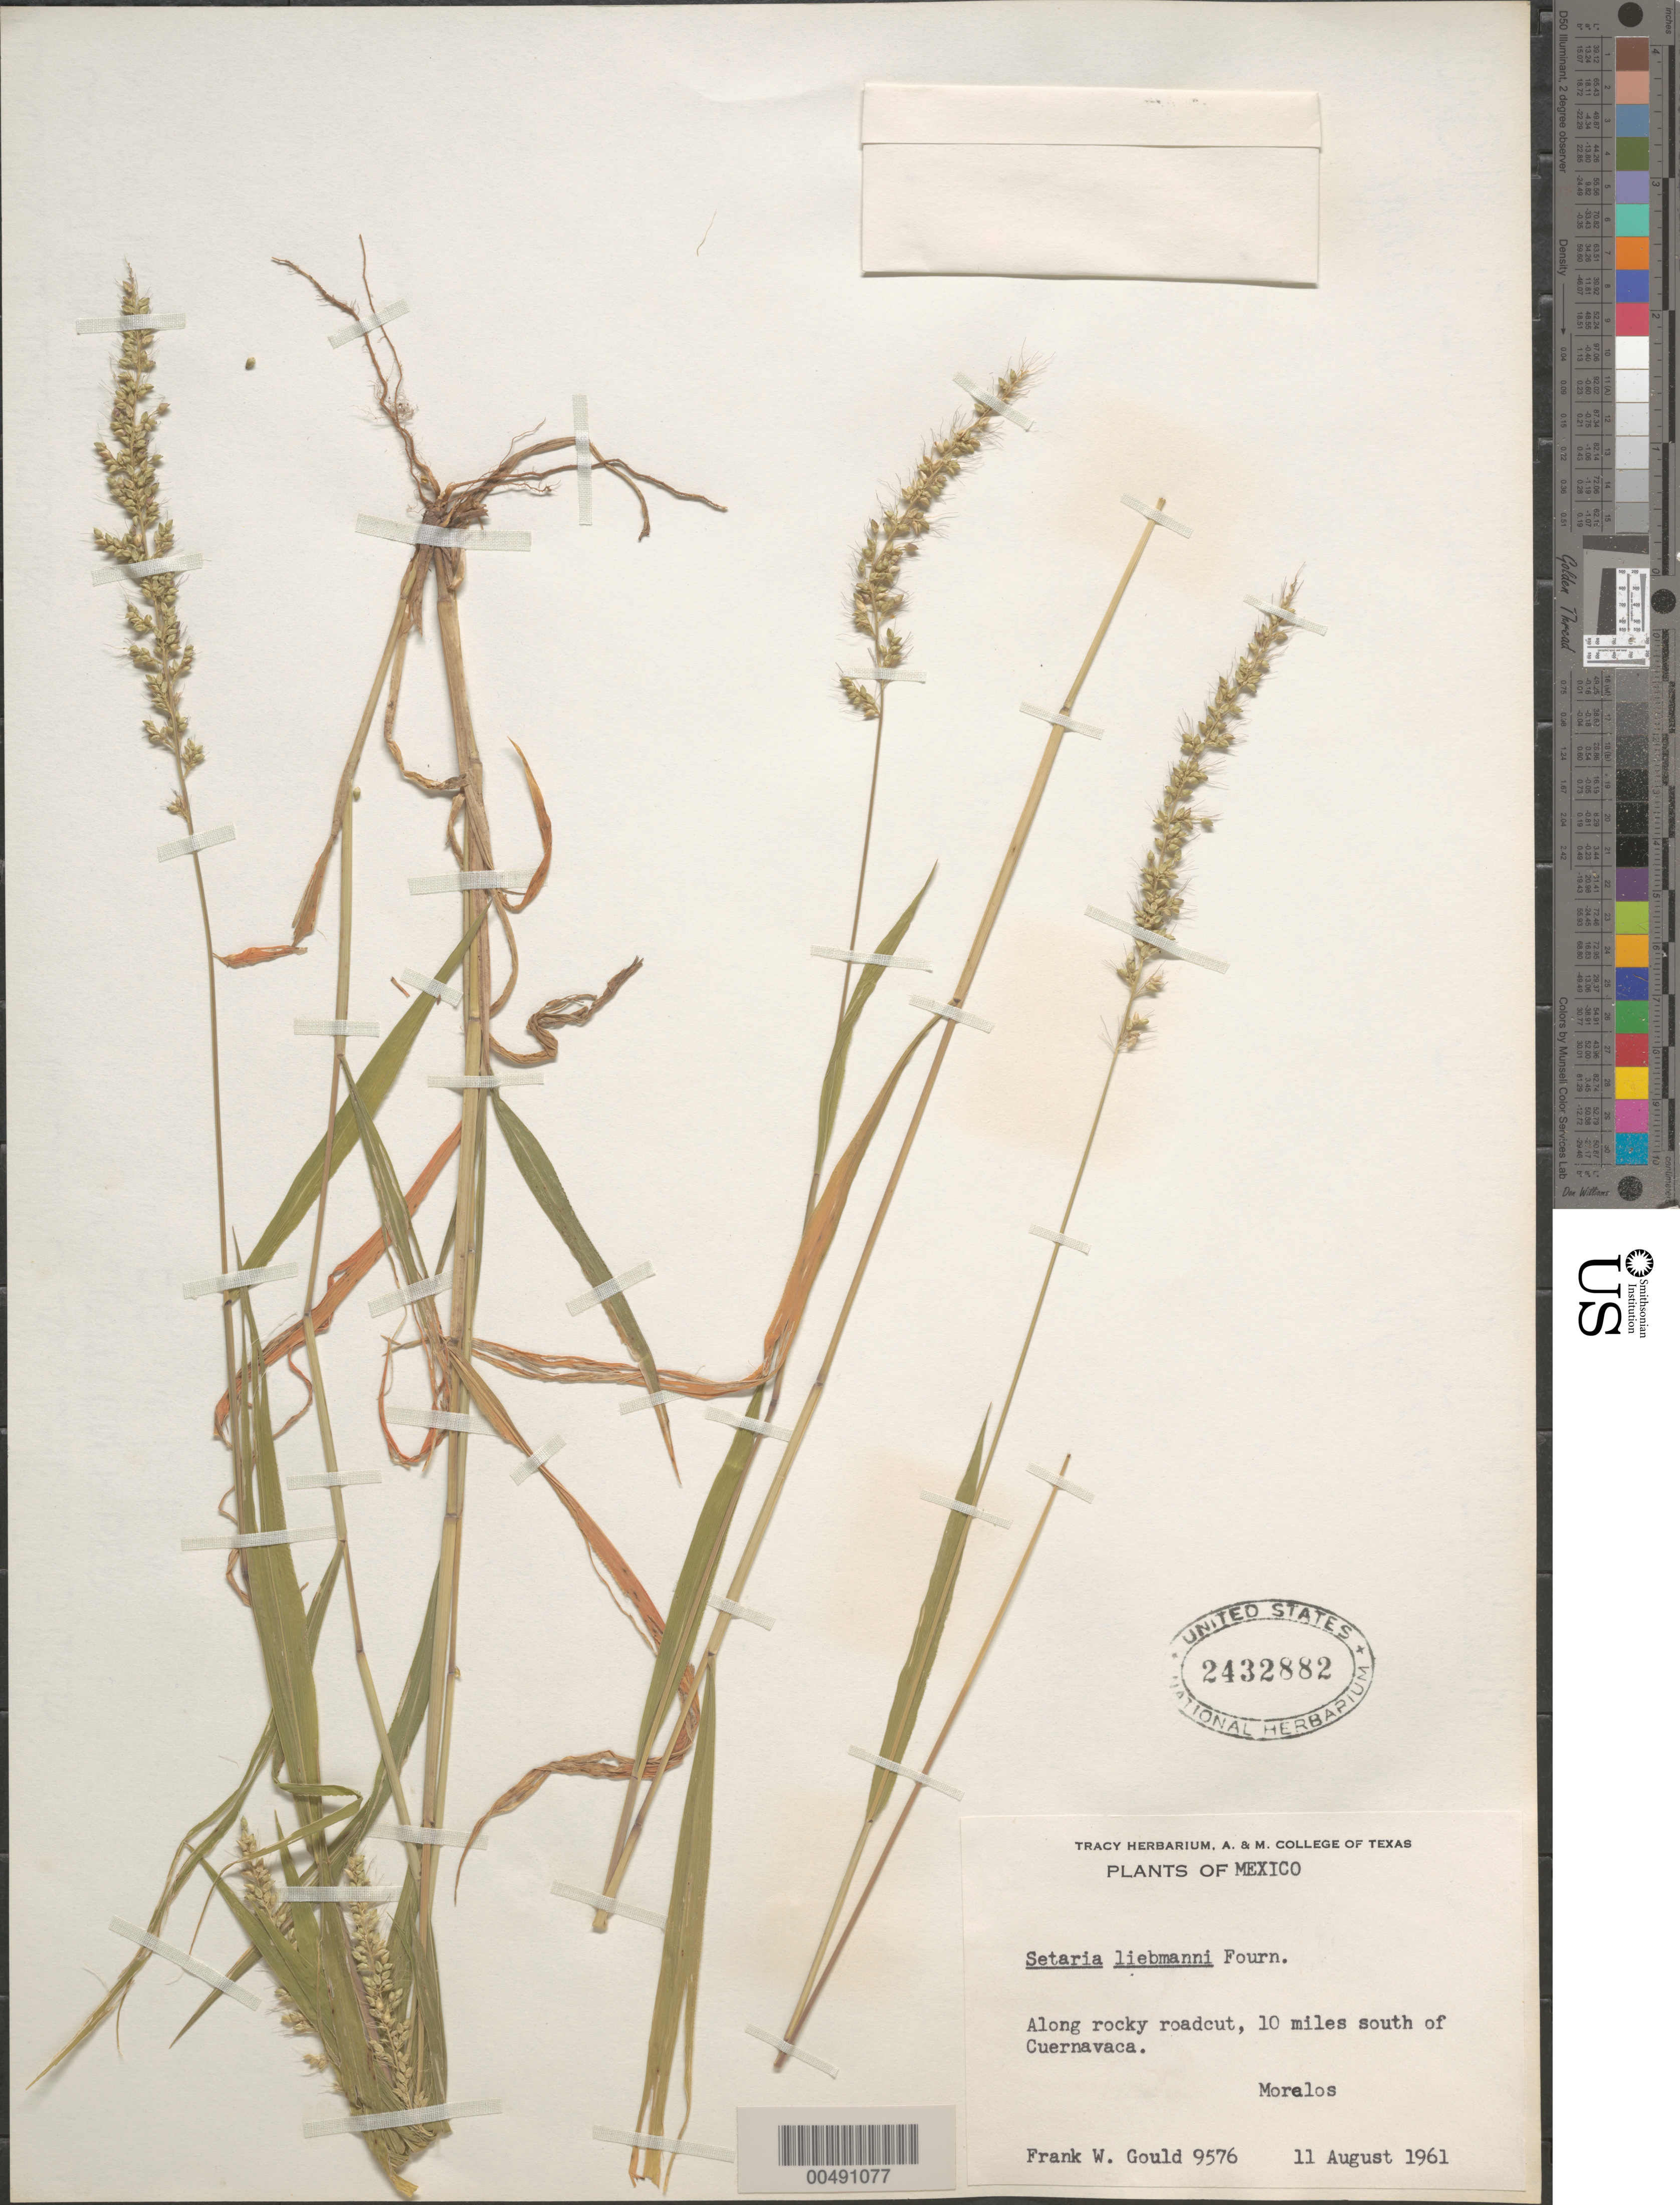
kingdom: Plantae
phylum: Tracheophyta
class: Liliopsida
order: Poales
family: Poaceae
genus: Setaria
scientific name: Setaria liebmannii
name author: E. Fourn.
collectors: F. W. Gould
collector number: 9576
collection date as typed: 11 Aug 1961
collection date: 1961-08-11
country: Mexico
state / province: Morelos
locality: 10 mi S of Cuernavaca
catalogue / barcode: US 2432882